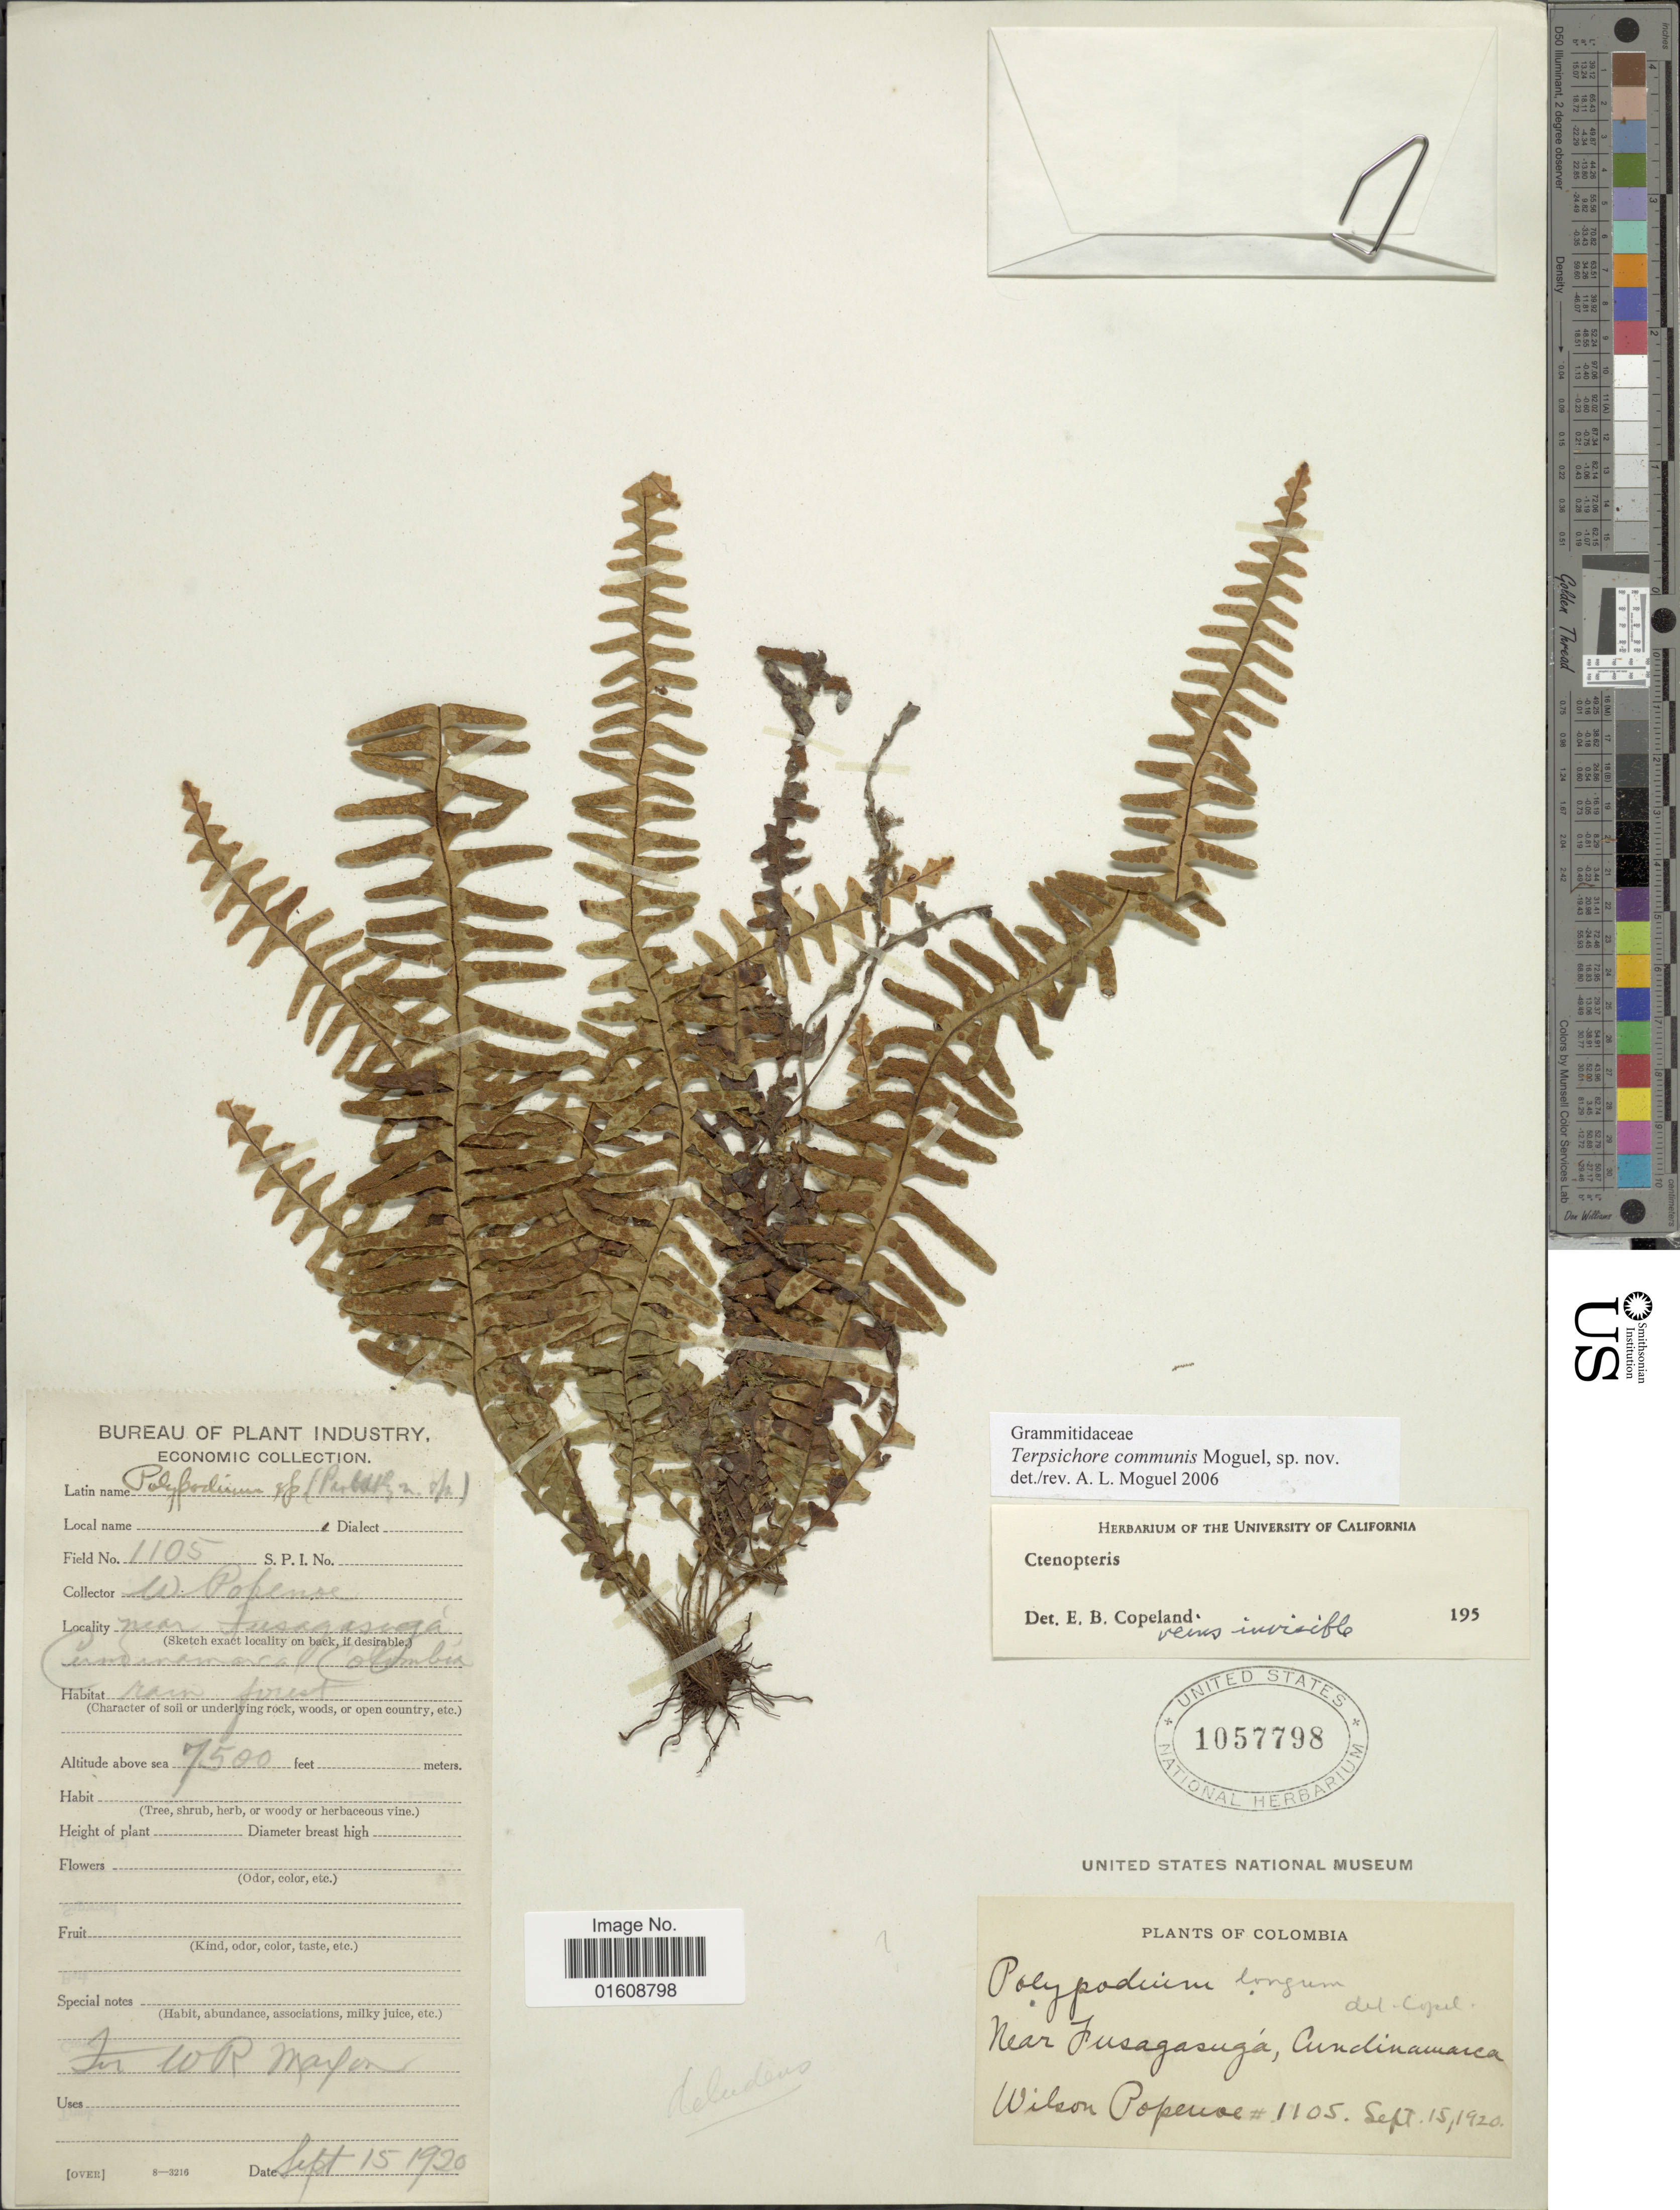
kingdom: Plantae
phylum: Tracheophyta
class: Polypodiopsida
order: Polypodiales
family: Polypodiaceae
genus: Alansmia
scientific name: Alansmia cultrata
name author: (Bory ex Willd.) Moguel & M. Kessler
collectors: W. Popenoe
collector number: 1105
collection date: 1920-09-15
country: Colombia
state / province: Cundinamarca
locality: Near Fusagasugá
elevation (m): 2286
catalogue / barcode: US 1057798